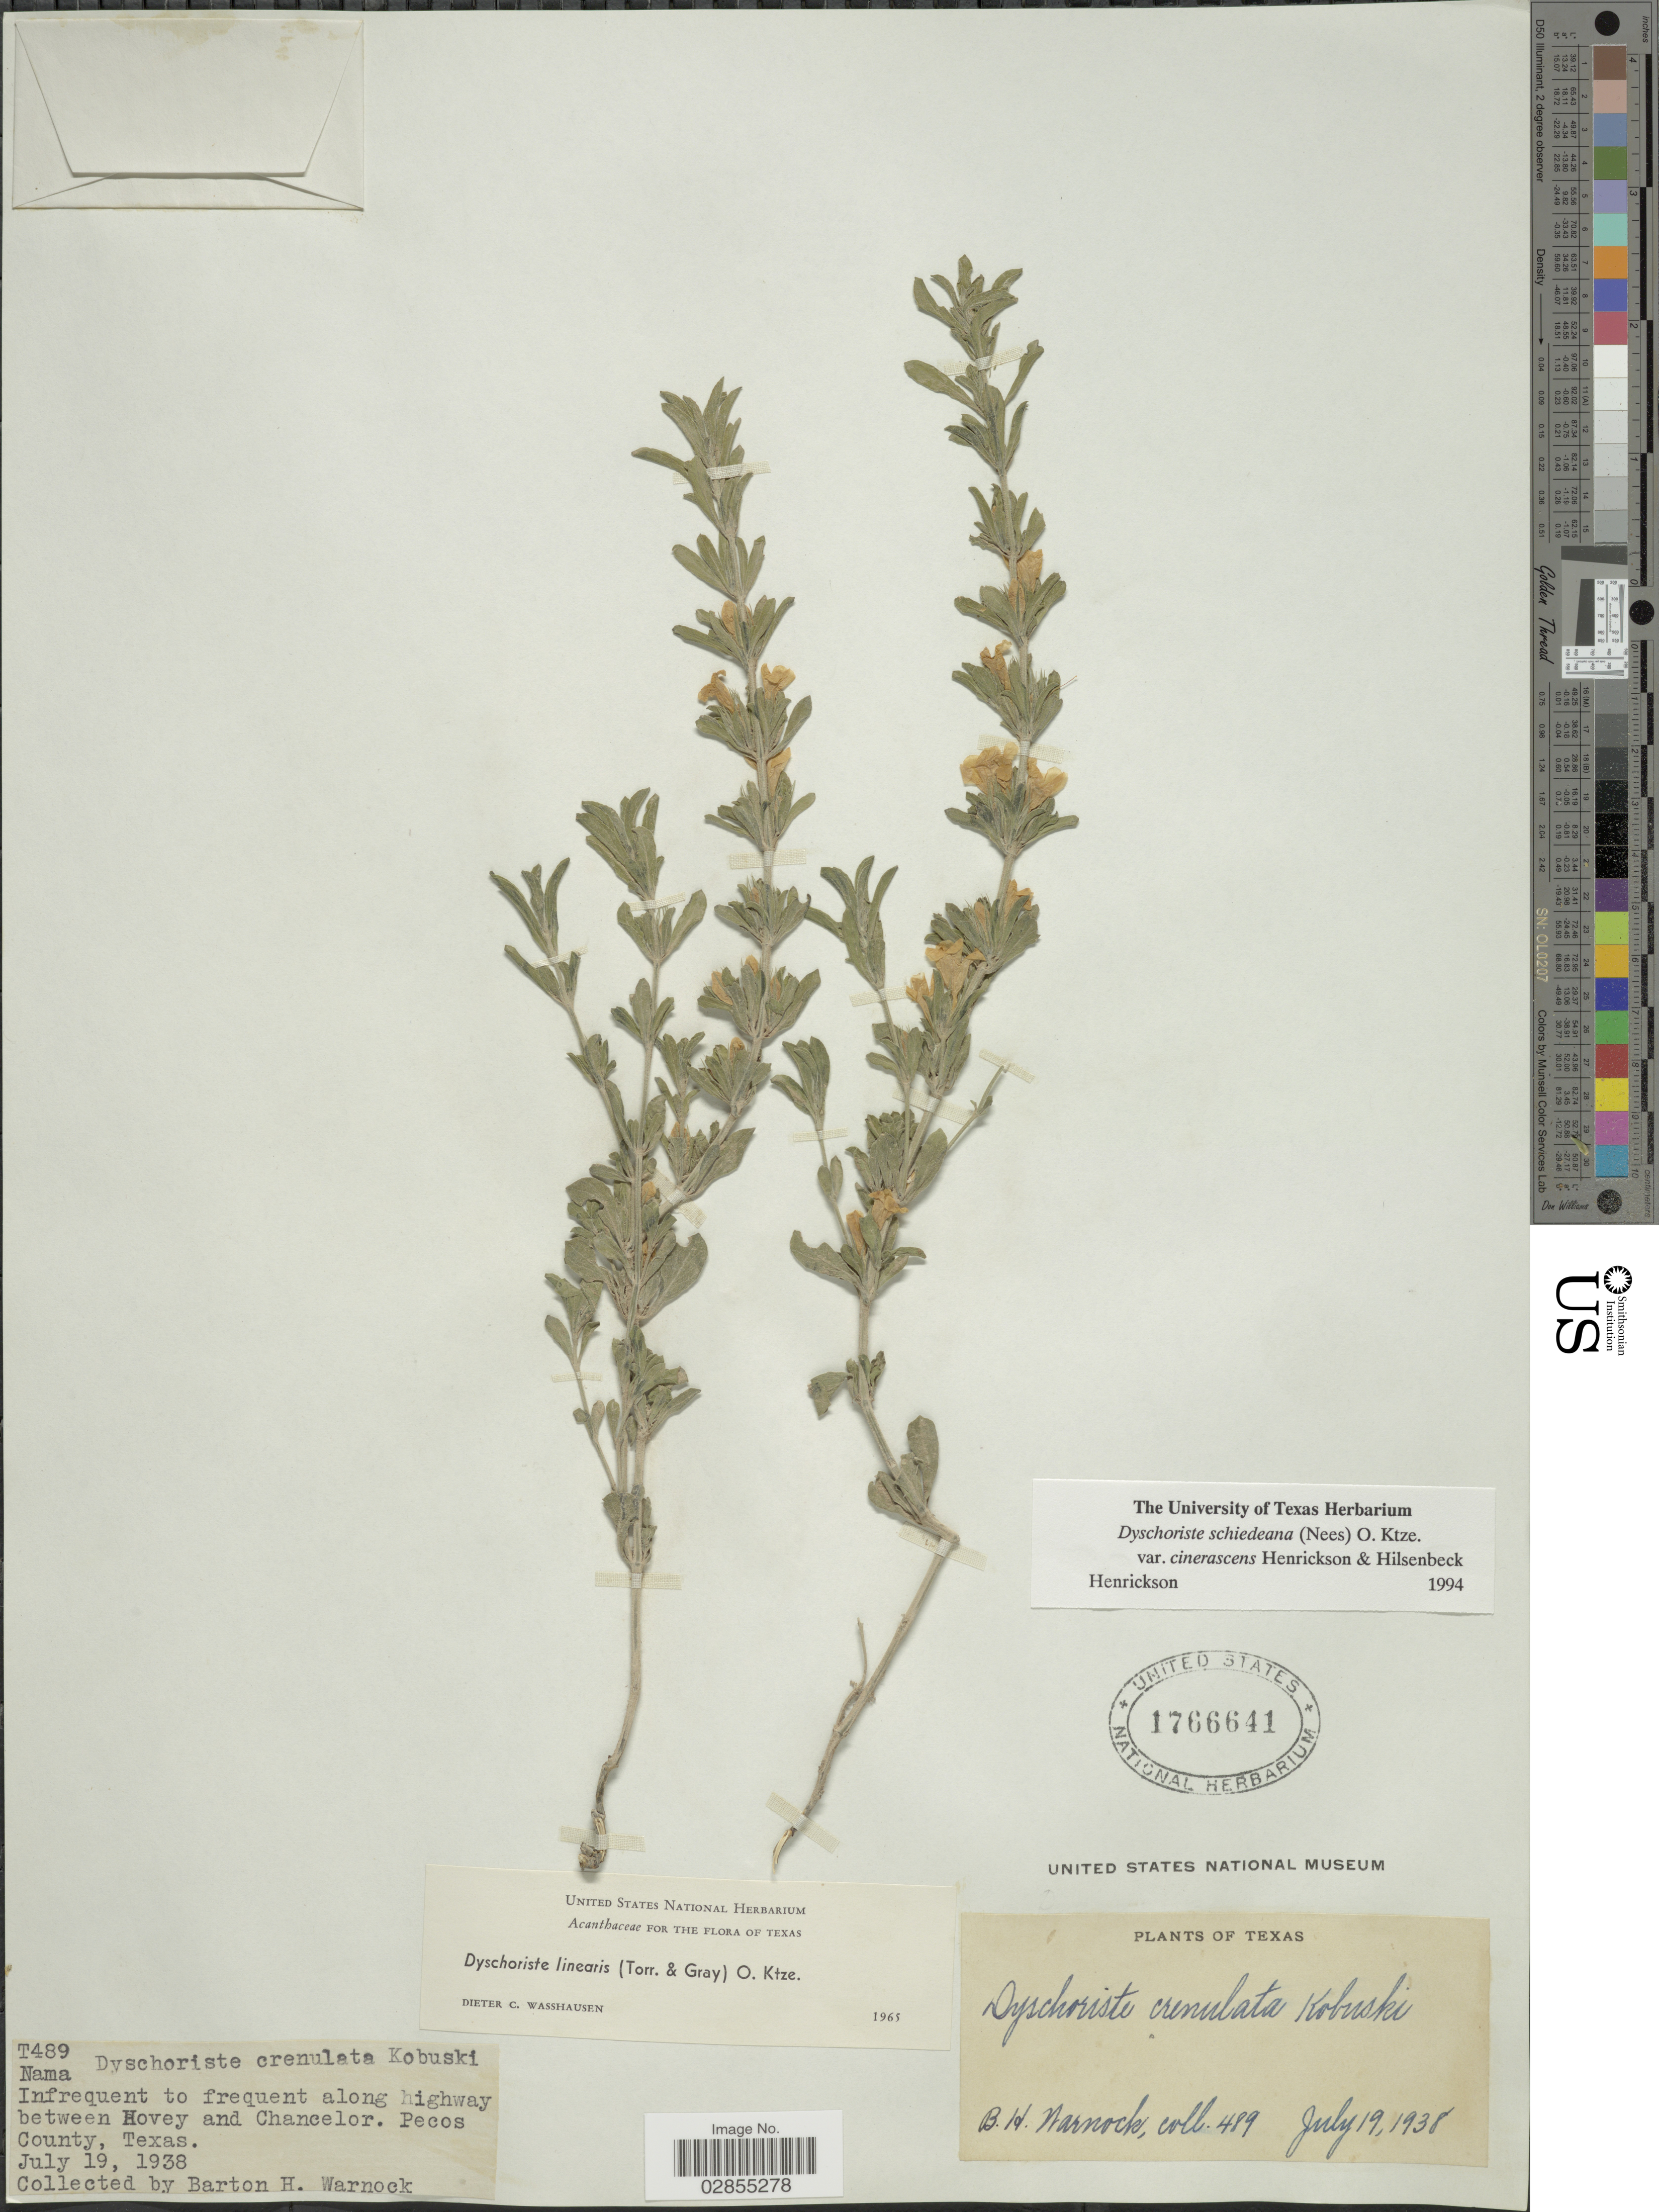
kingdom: Plantae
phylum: Tracheophyta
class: Magnoliopsida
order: Lamiales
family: Acanthaceae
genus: Dyschoriste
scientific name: Dyschoriste schiedeana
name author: (Nees) Kuntze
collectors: B. H. Warnock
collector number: T489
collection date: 1938-07-19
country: United States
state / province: Texas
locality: Infrequent to frequent along highway between Hovey and Chancelor. Pecos County.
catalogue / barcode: US 1766641